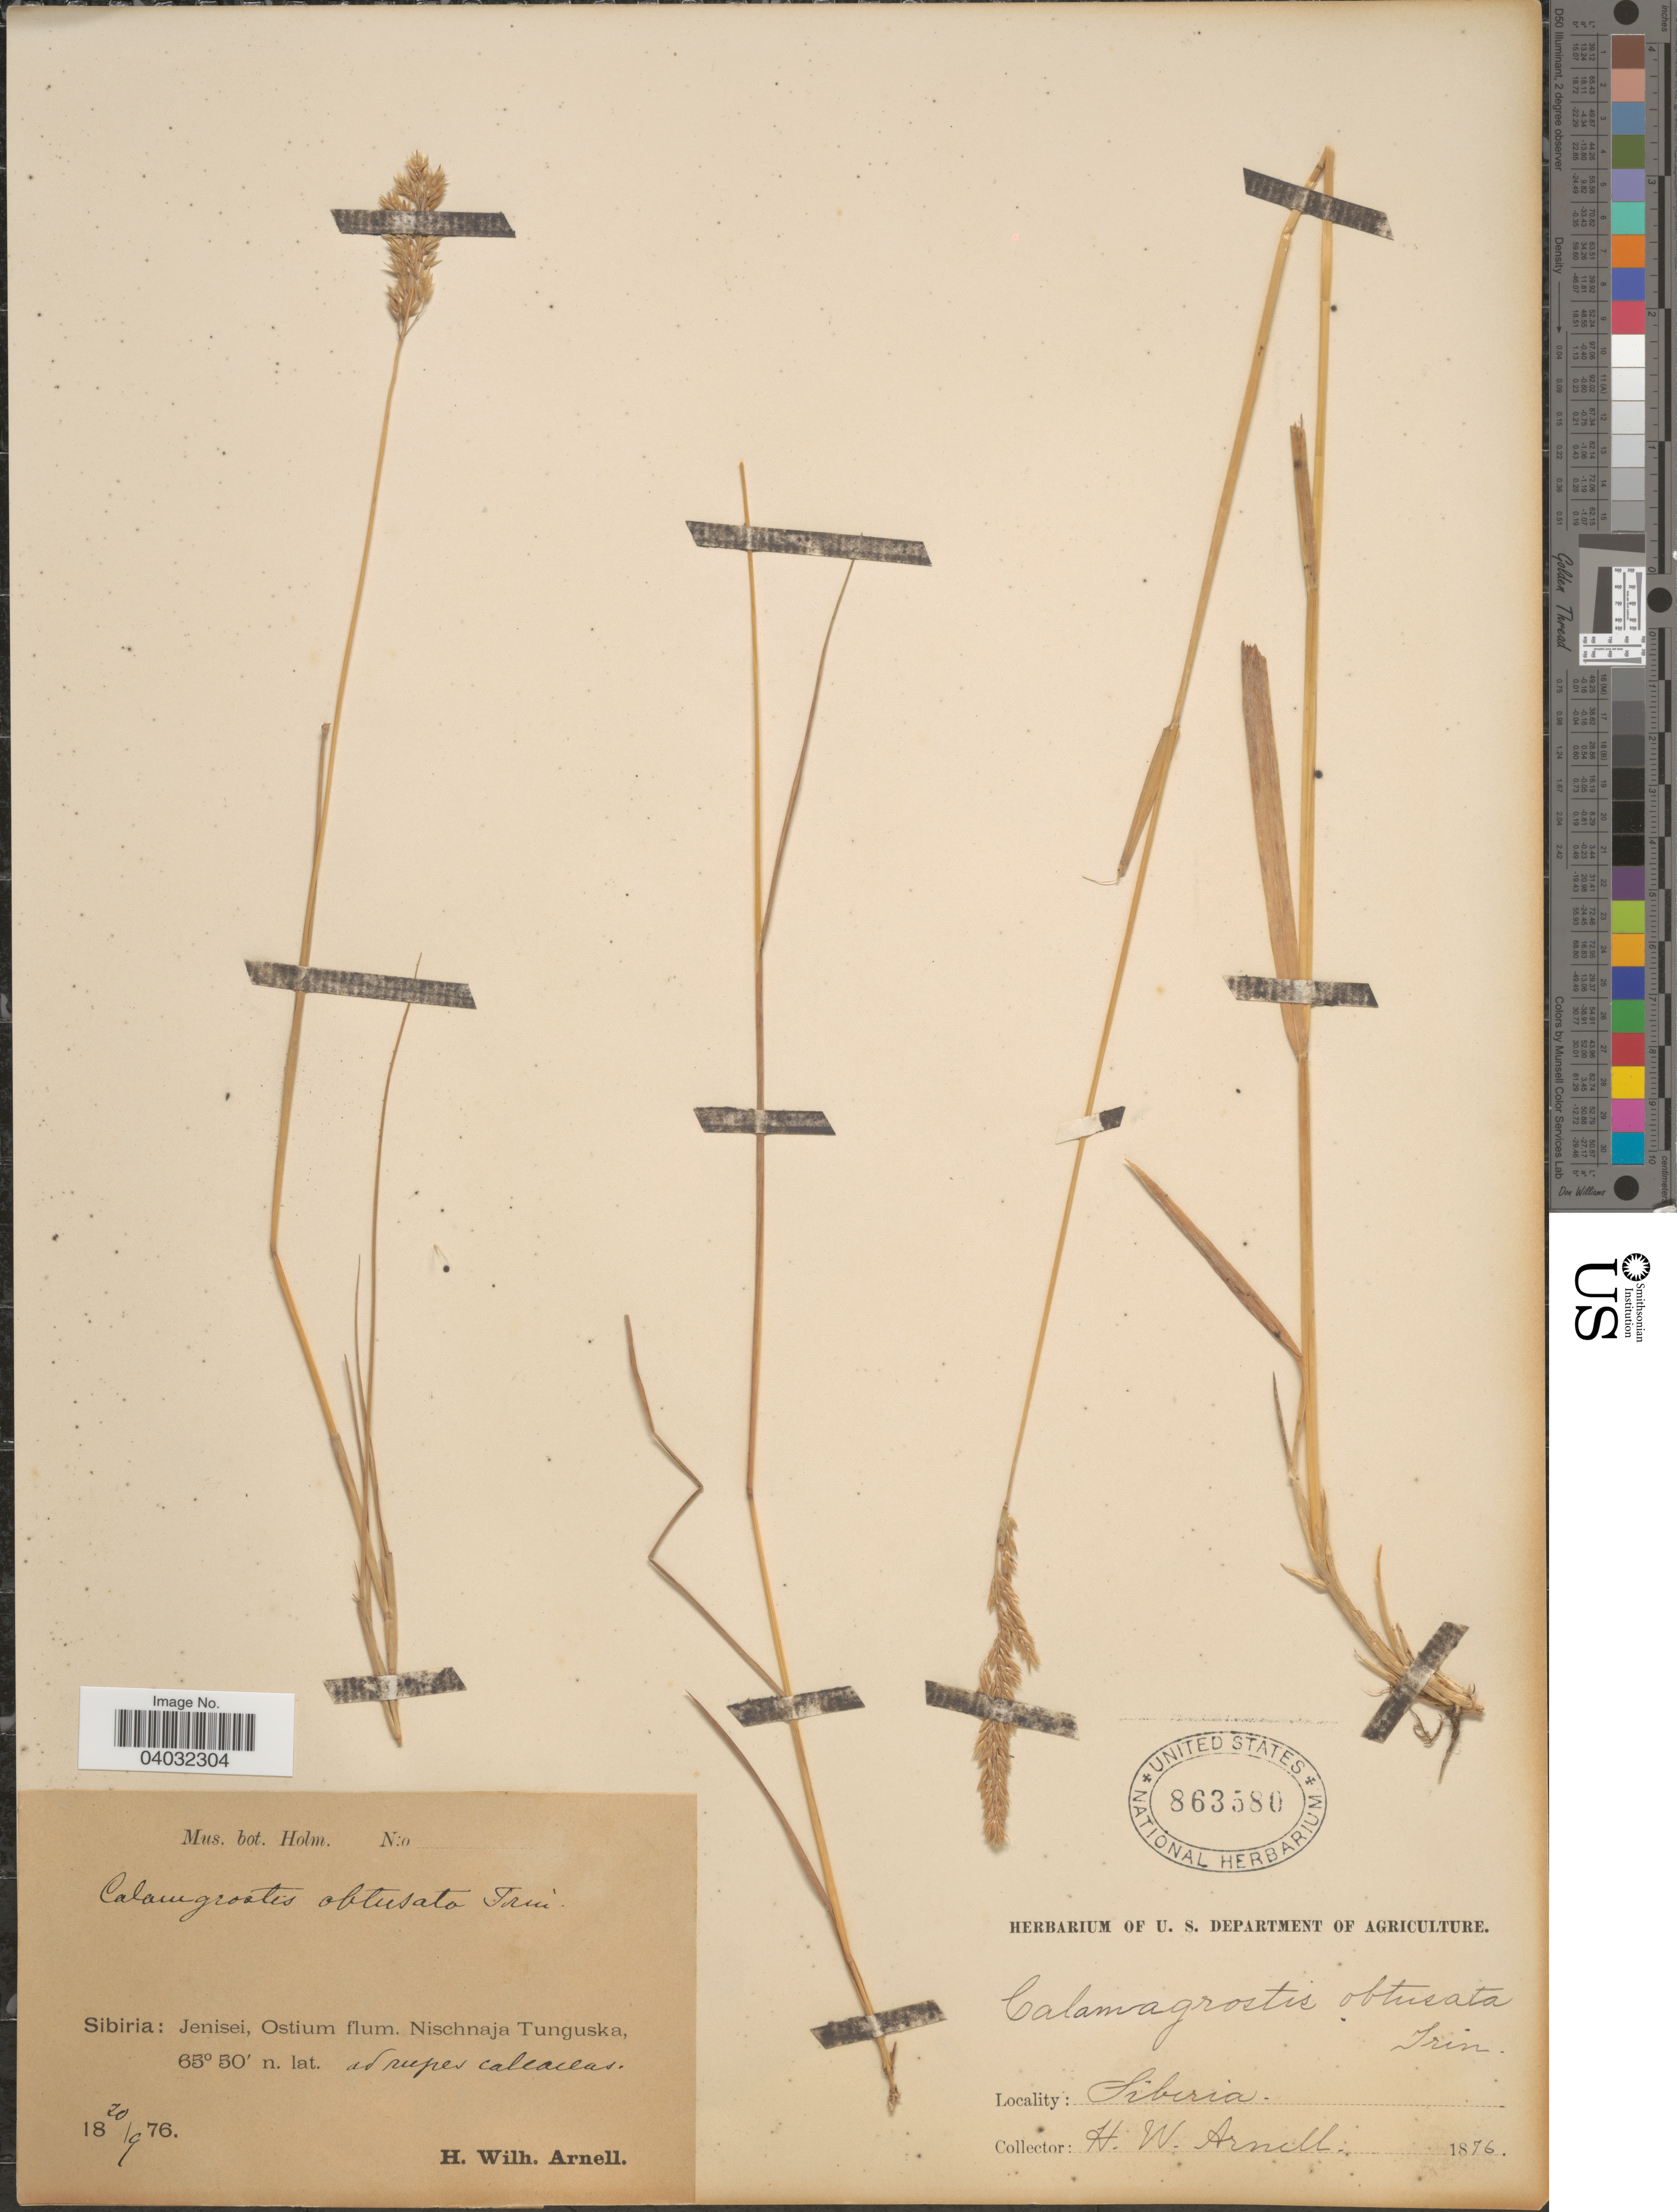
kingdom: Plantae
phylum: Tracheophyta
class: Liliopsida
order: Poales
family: Poaceae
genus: Calamagrostis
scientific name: Calamagrostis obtusata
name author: Trin.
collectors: H. W. Arnell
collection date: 1876-09-20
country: Russian Federation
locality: Sibiria: Jenisei, Ostium flum. Nischnaja Tunguska.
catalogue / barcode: US 863580